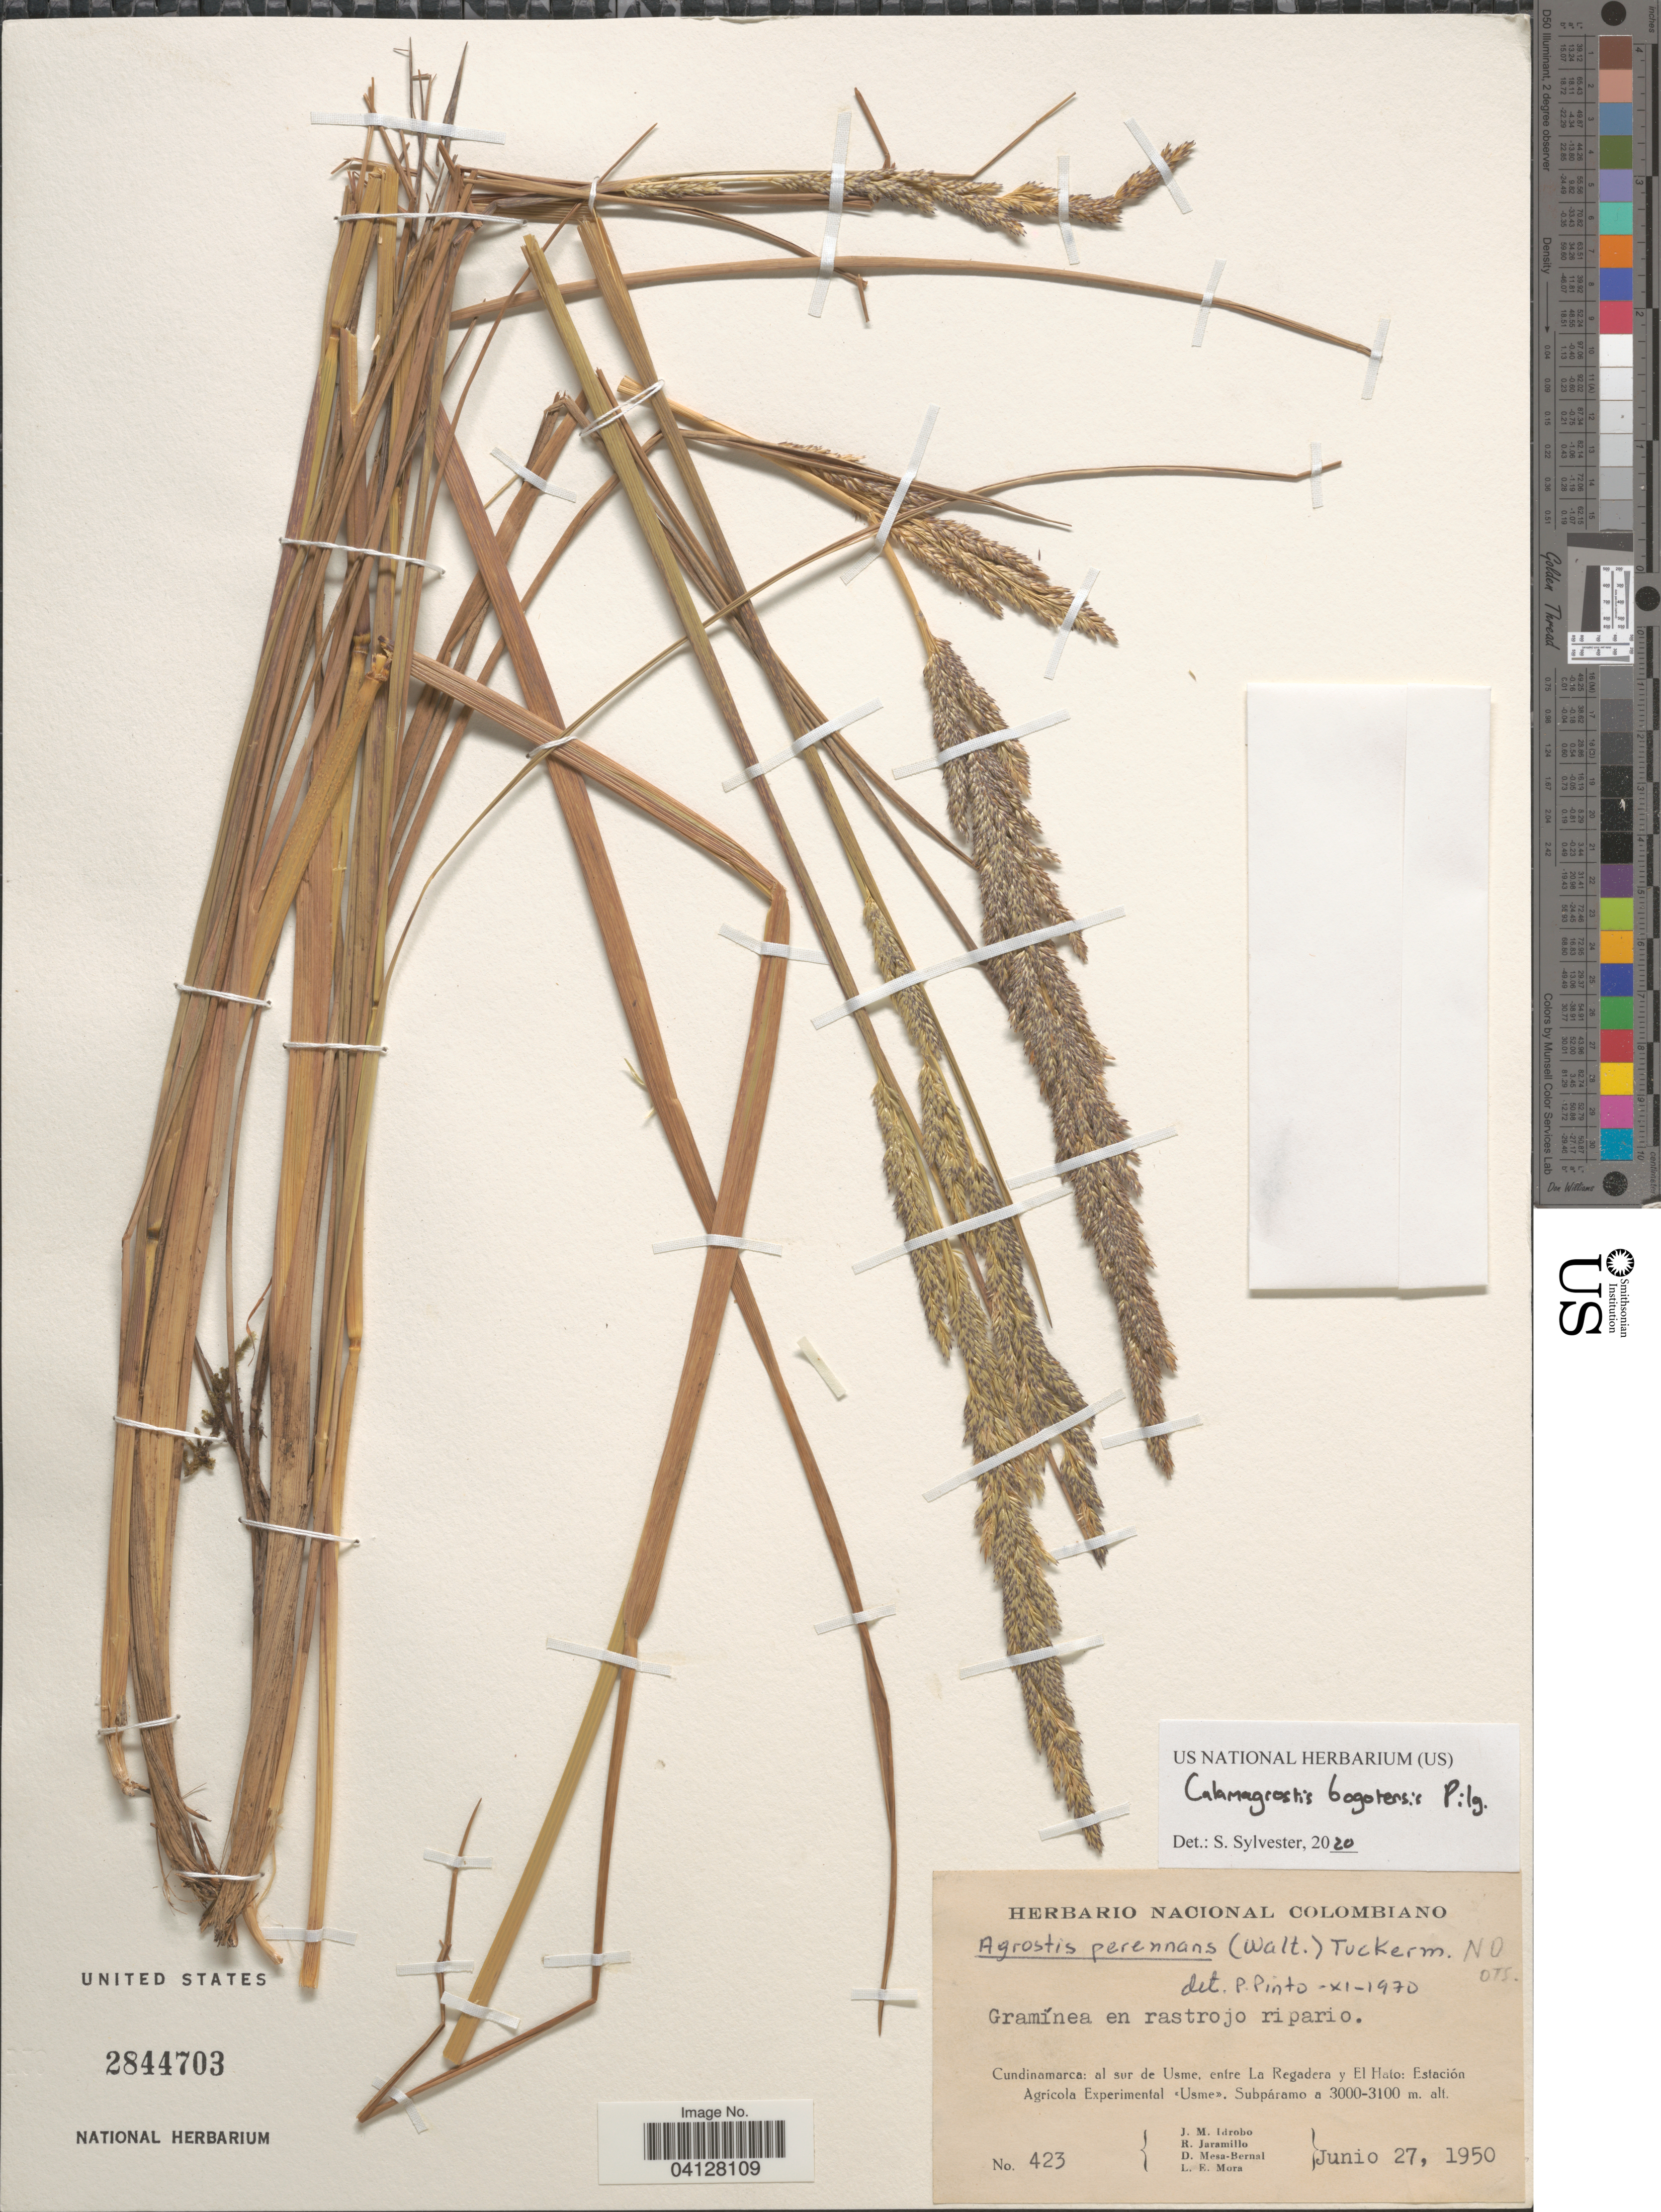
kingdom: Plantae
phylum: Tracheophyta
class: Liliopsida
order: Poales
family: Poaceae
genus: Calamagrostis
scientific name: Calamagrostis bogotensis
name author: (Pilg.) Pilg.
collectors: J. M. Idrobo, R. Jaramillo, D. Mesa-Bernal & L. Mora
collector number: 423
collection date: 1950-06-27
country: Colombia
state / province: Cundinamarca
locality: Al sur de Usme, entre La Regadera y El Hato: Estación Agrícola Experimental «Usme».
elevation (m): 3000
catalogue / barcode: US 2844703